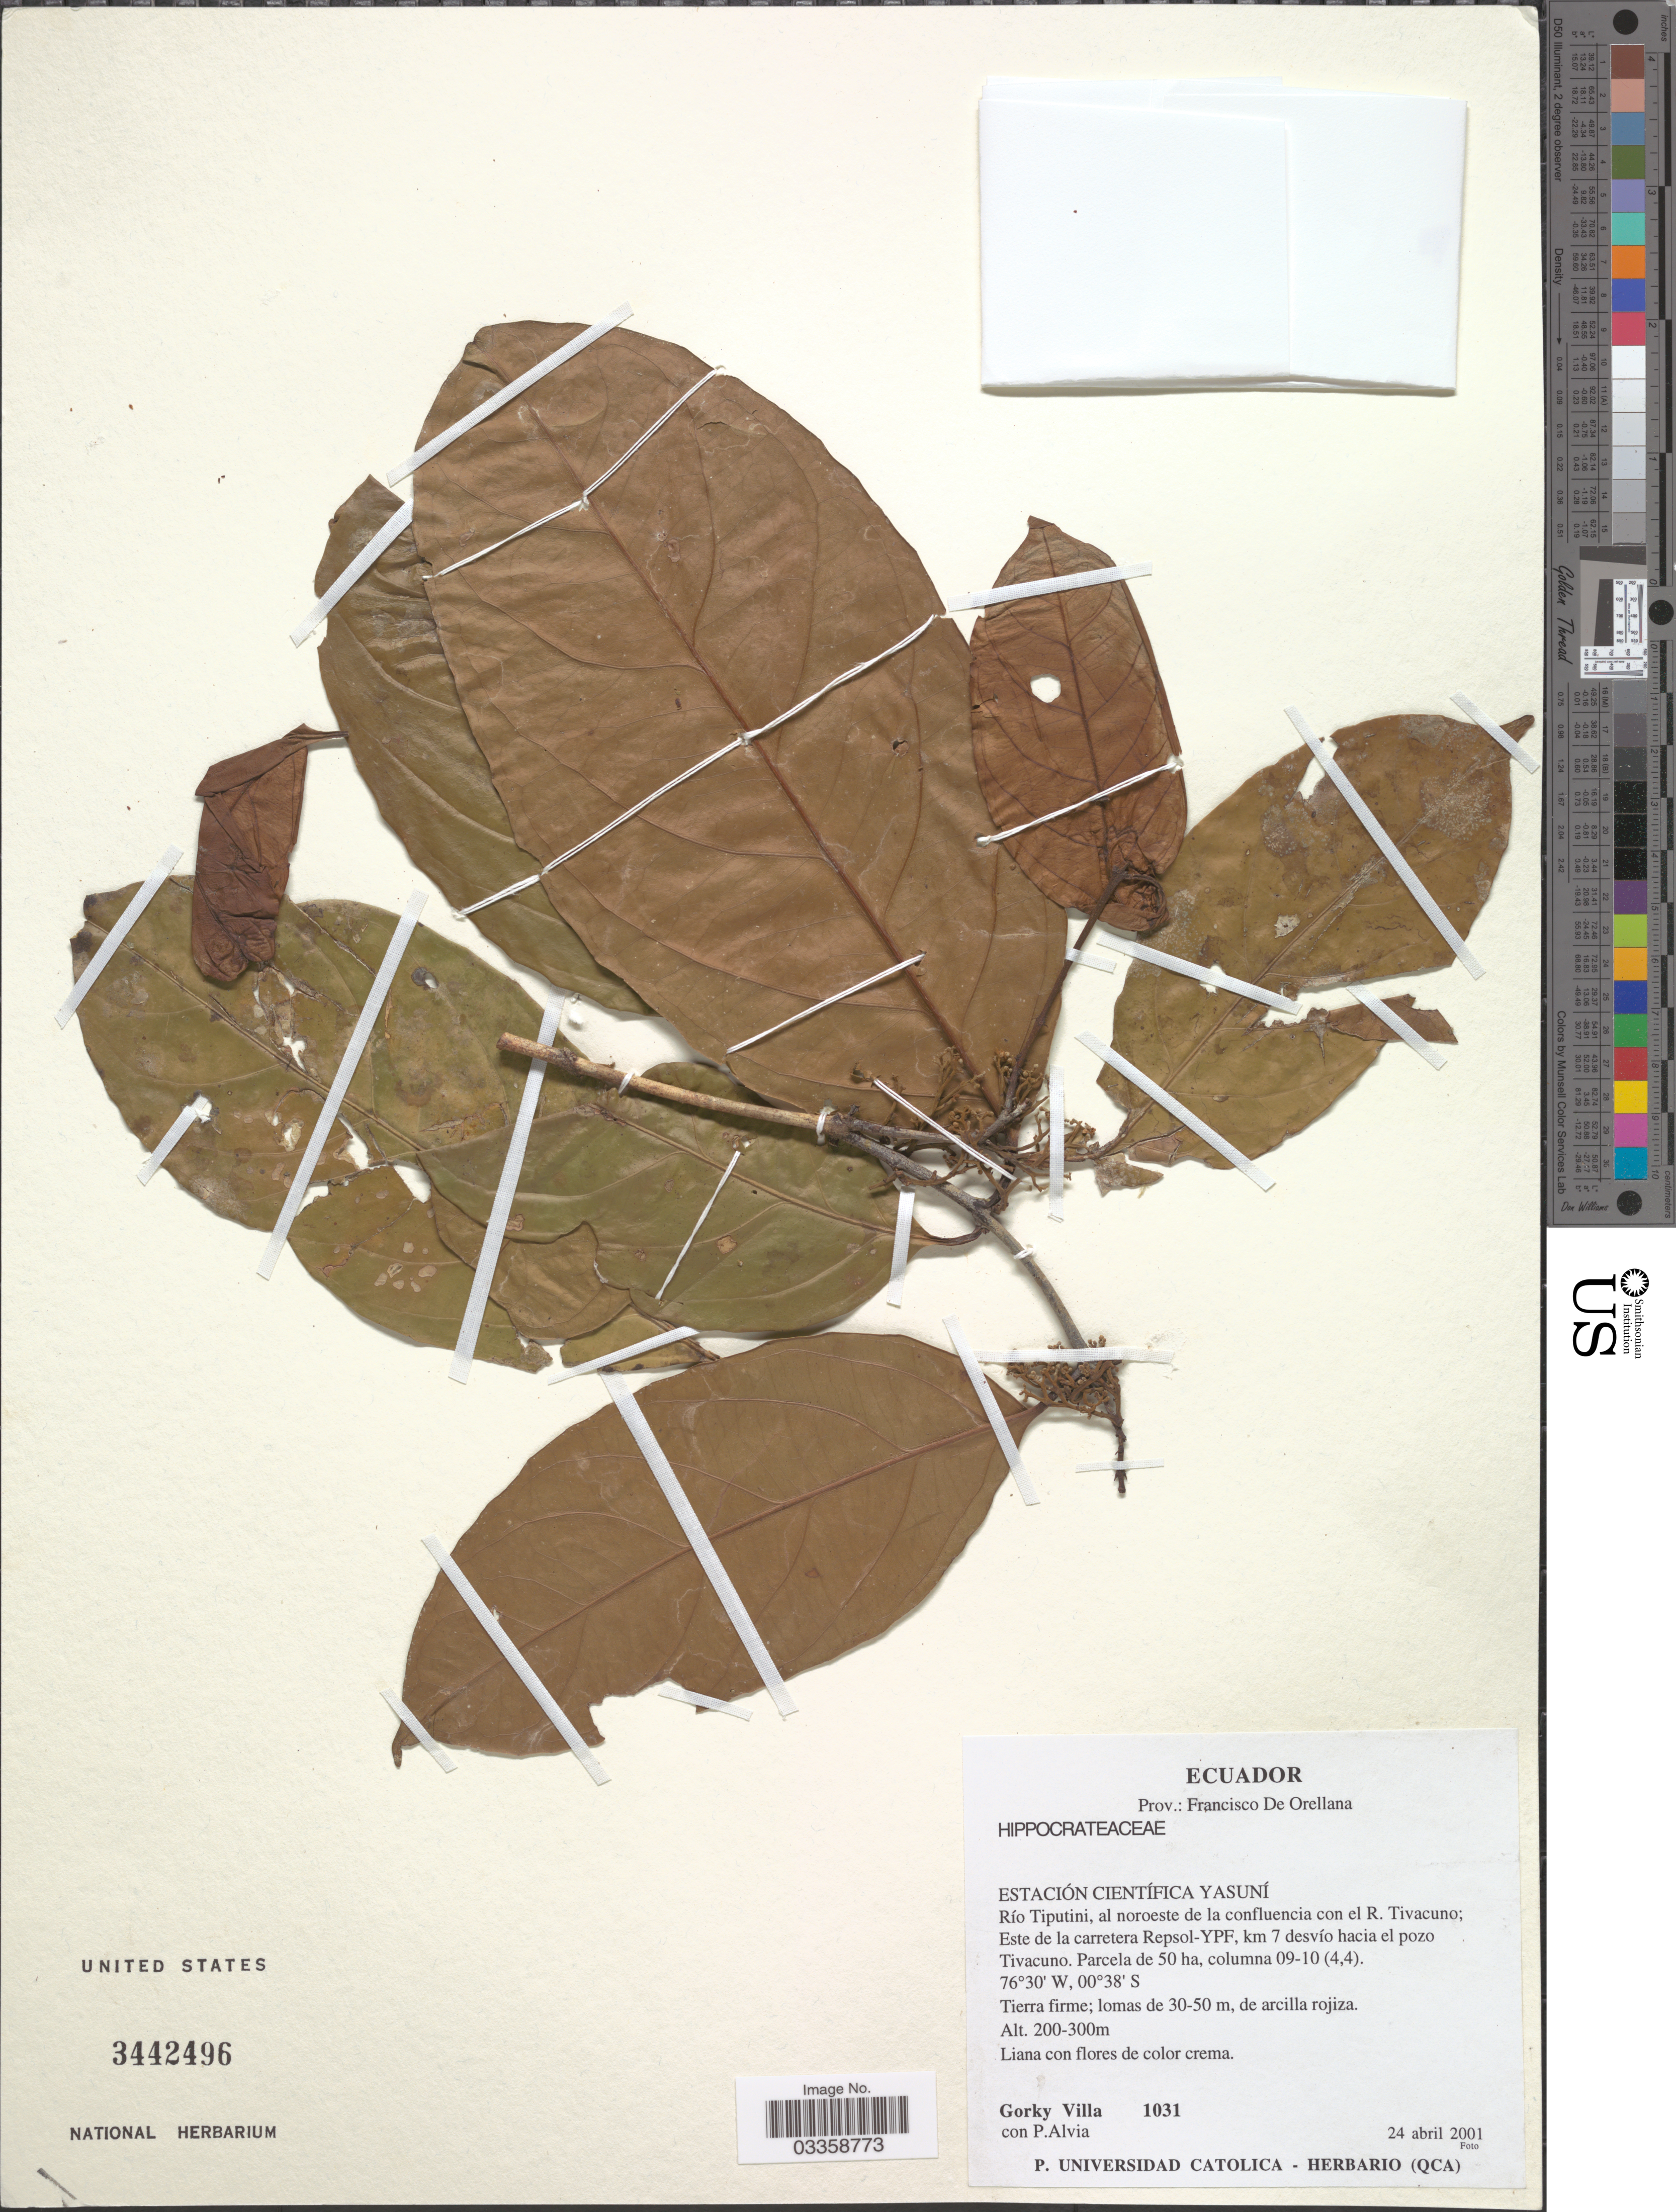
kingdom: Plantae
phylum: Tracheophyta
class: Magnoliopsida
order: Celastrales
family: Celastraceae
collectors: G. Villa & P. Alvia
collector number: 1031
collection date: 2001-04-24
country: Ecuador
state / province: Orellana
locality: Prov.: Francisco De Orellana, Estación Científica Yasuní, Río Tiputini, al noroeste de la confluencia con el R. Tivacuno; Este de la carretera Repsol-YPF, km 7 desvío hacia el pozo Tivacuno. Parcela de 50 ha, columna 09-10 (4,4). [unsure placement]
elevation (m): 200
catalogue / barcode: US 3442496